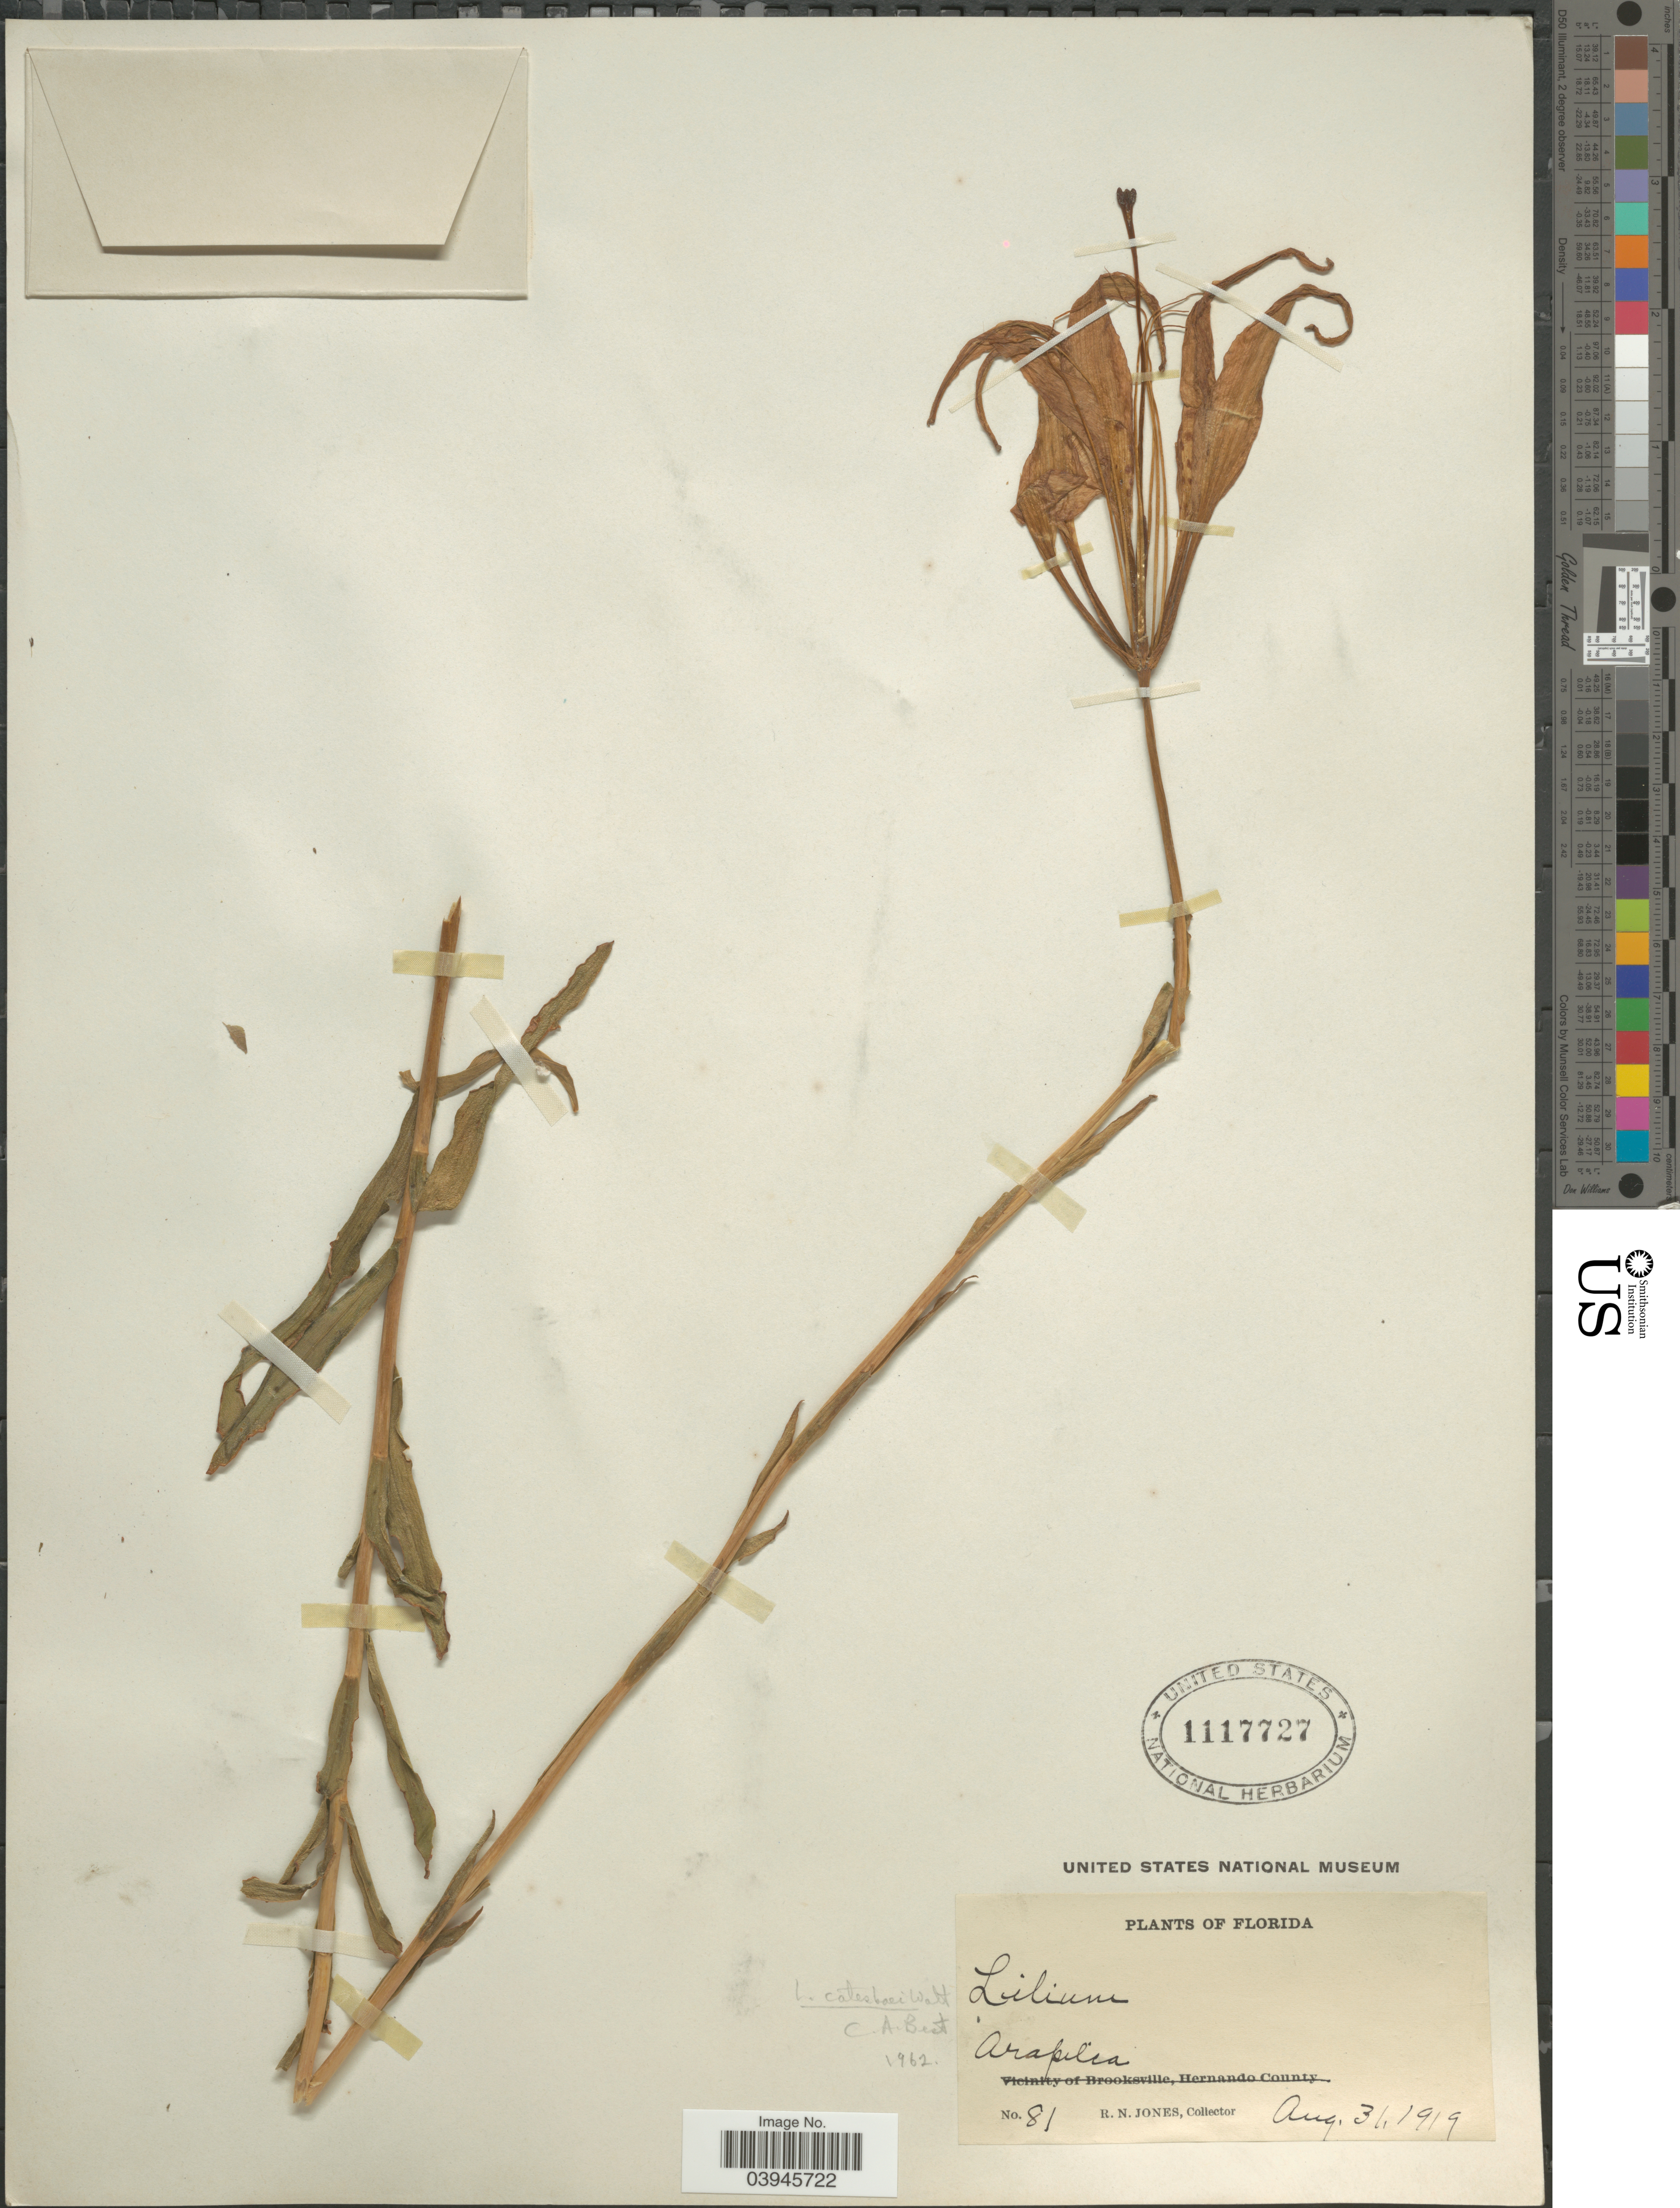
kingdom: Plantae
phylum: Tracheophyta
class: Liliopsida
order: Liliales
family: Liliaceae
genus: Lilium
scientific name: Lilium catesbaei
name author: Walter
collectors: R. N. Jones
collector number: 81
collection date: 1919-08-31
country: United States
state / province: Florida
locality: Arapilca.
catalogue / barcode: US 1117727